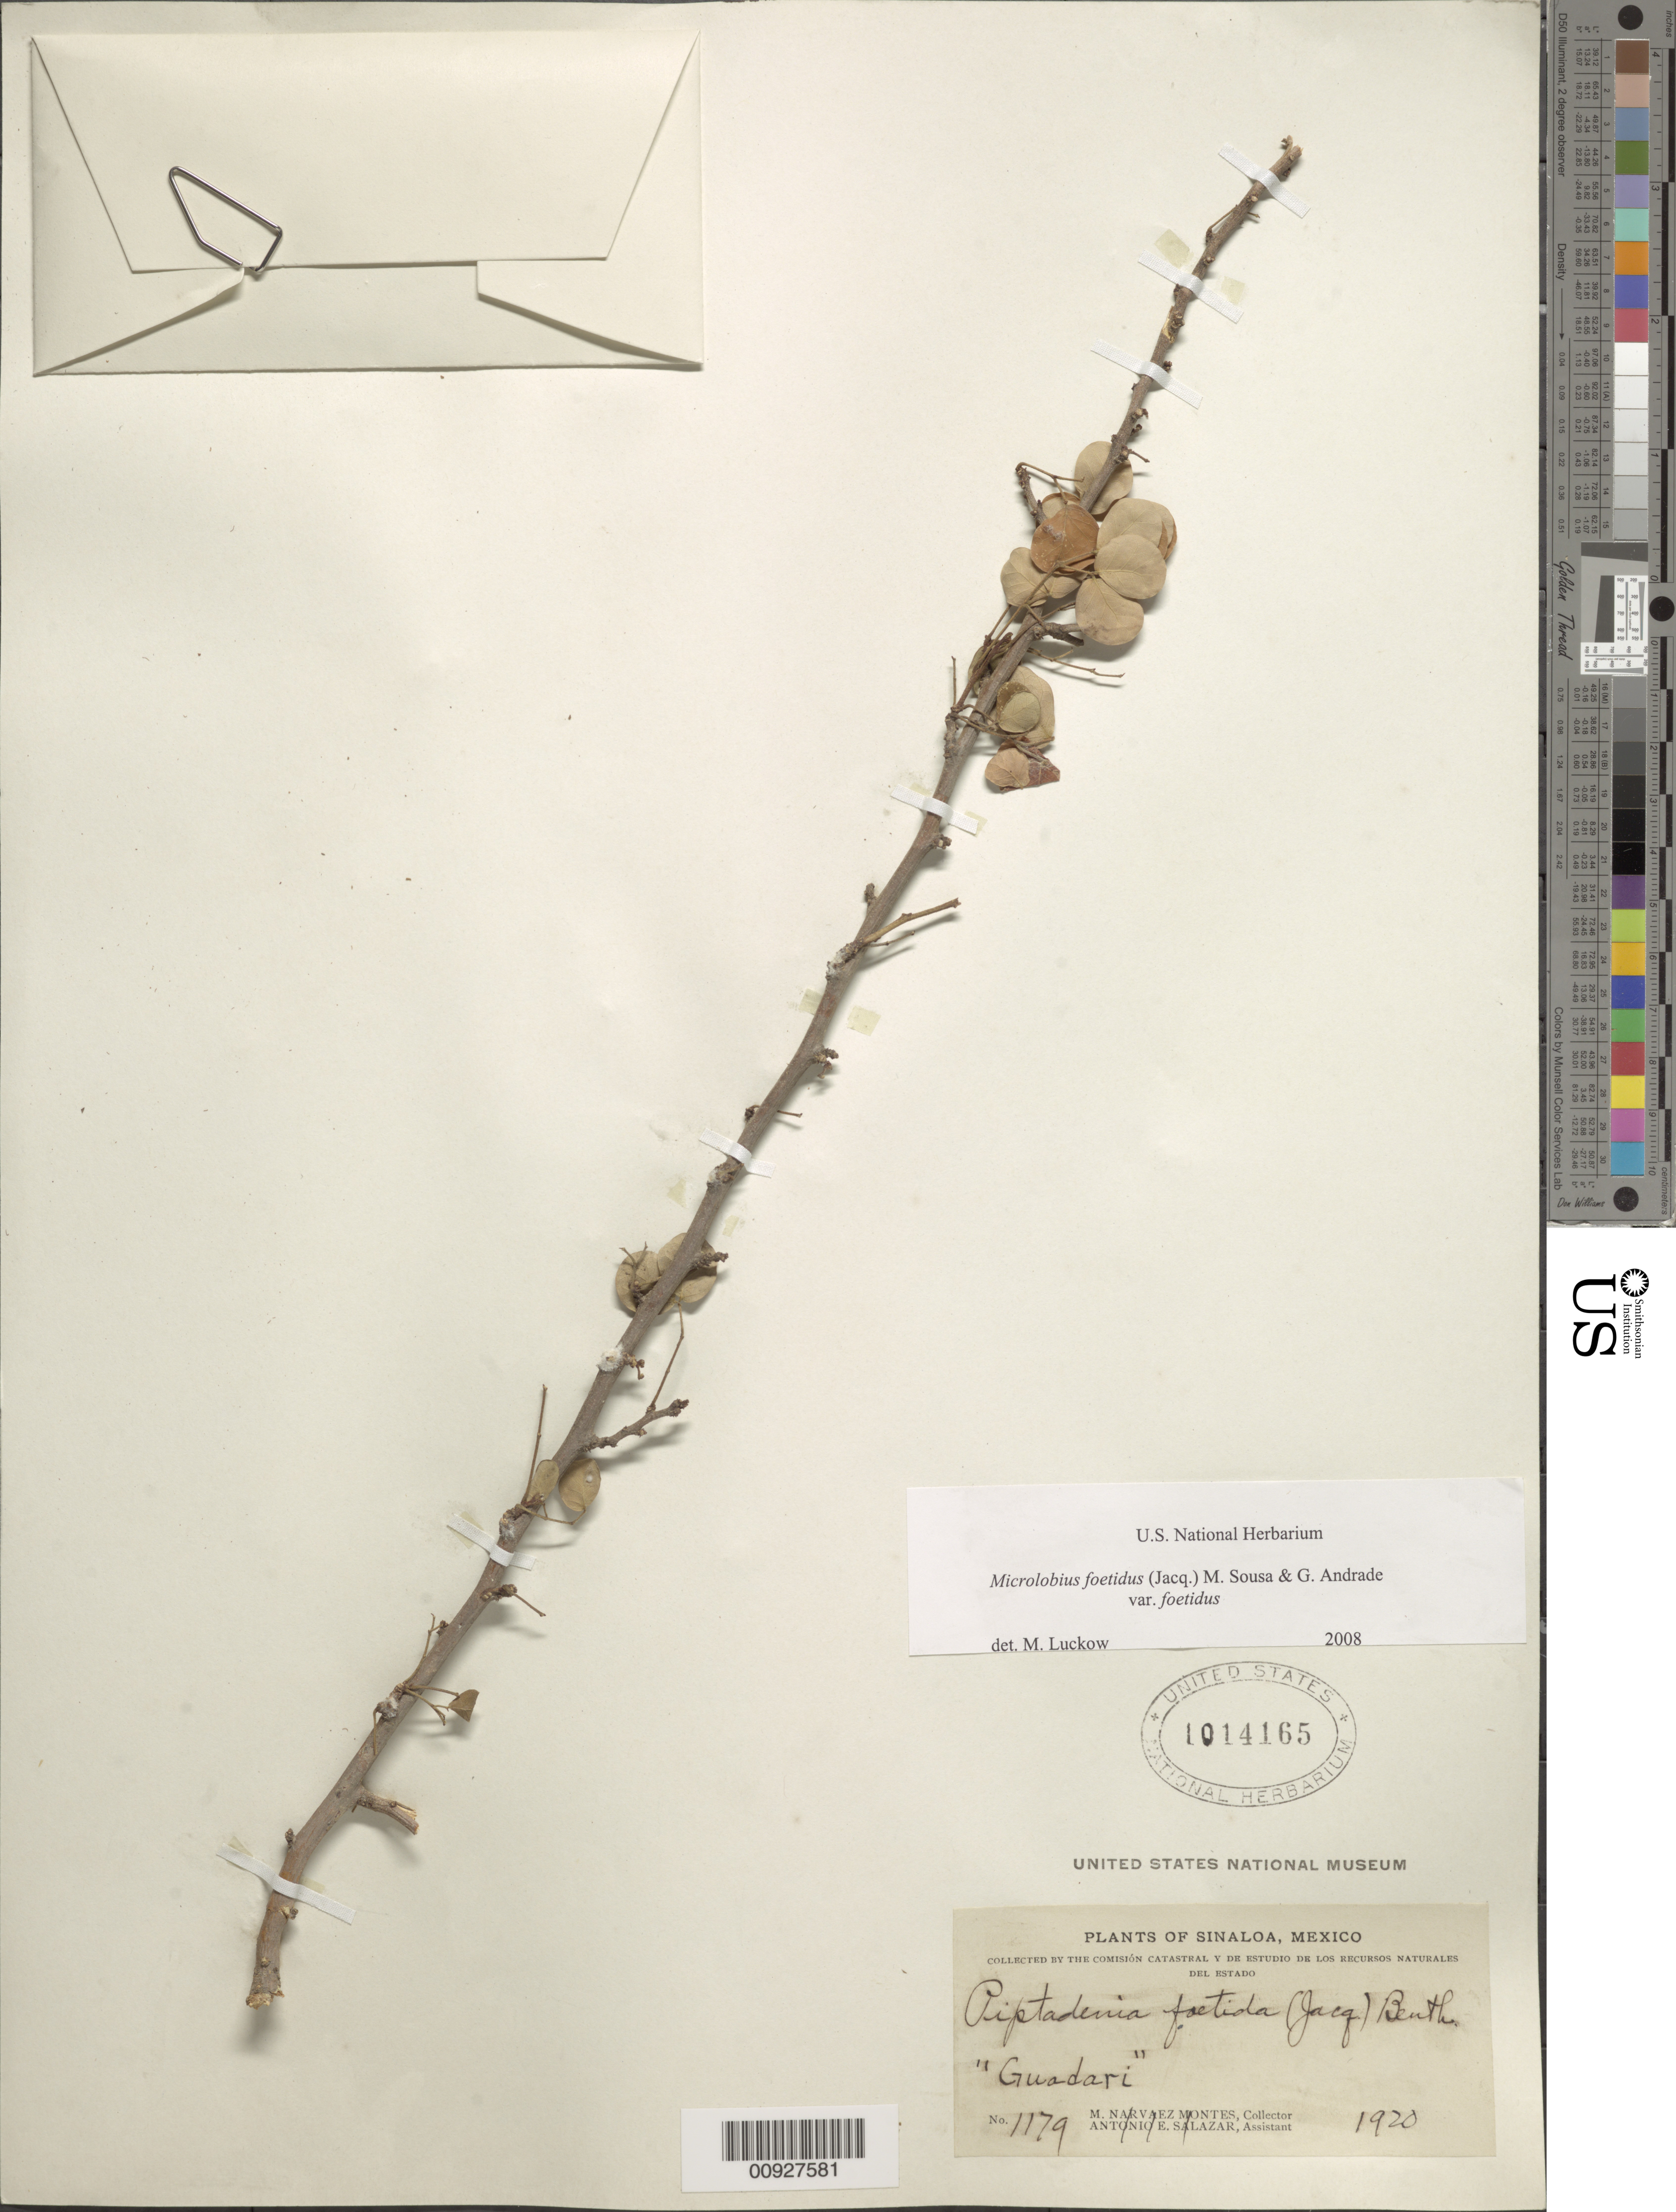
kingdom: Plantae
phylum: Tracheophyta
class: Magnoliopsida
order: Fabales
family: Fabaceae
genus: Microlobius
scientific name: Microlobius foetidus subsp. foetidus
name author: (Jacq.) M. Sousa & G. Andrade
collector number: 1179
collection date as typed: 1920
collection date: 1920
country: Mexico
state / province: Sinaloa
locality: Sinaloa.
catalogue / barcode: US 1014165